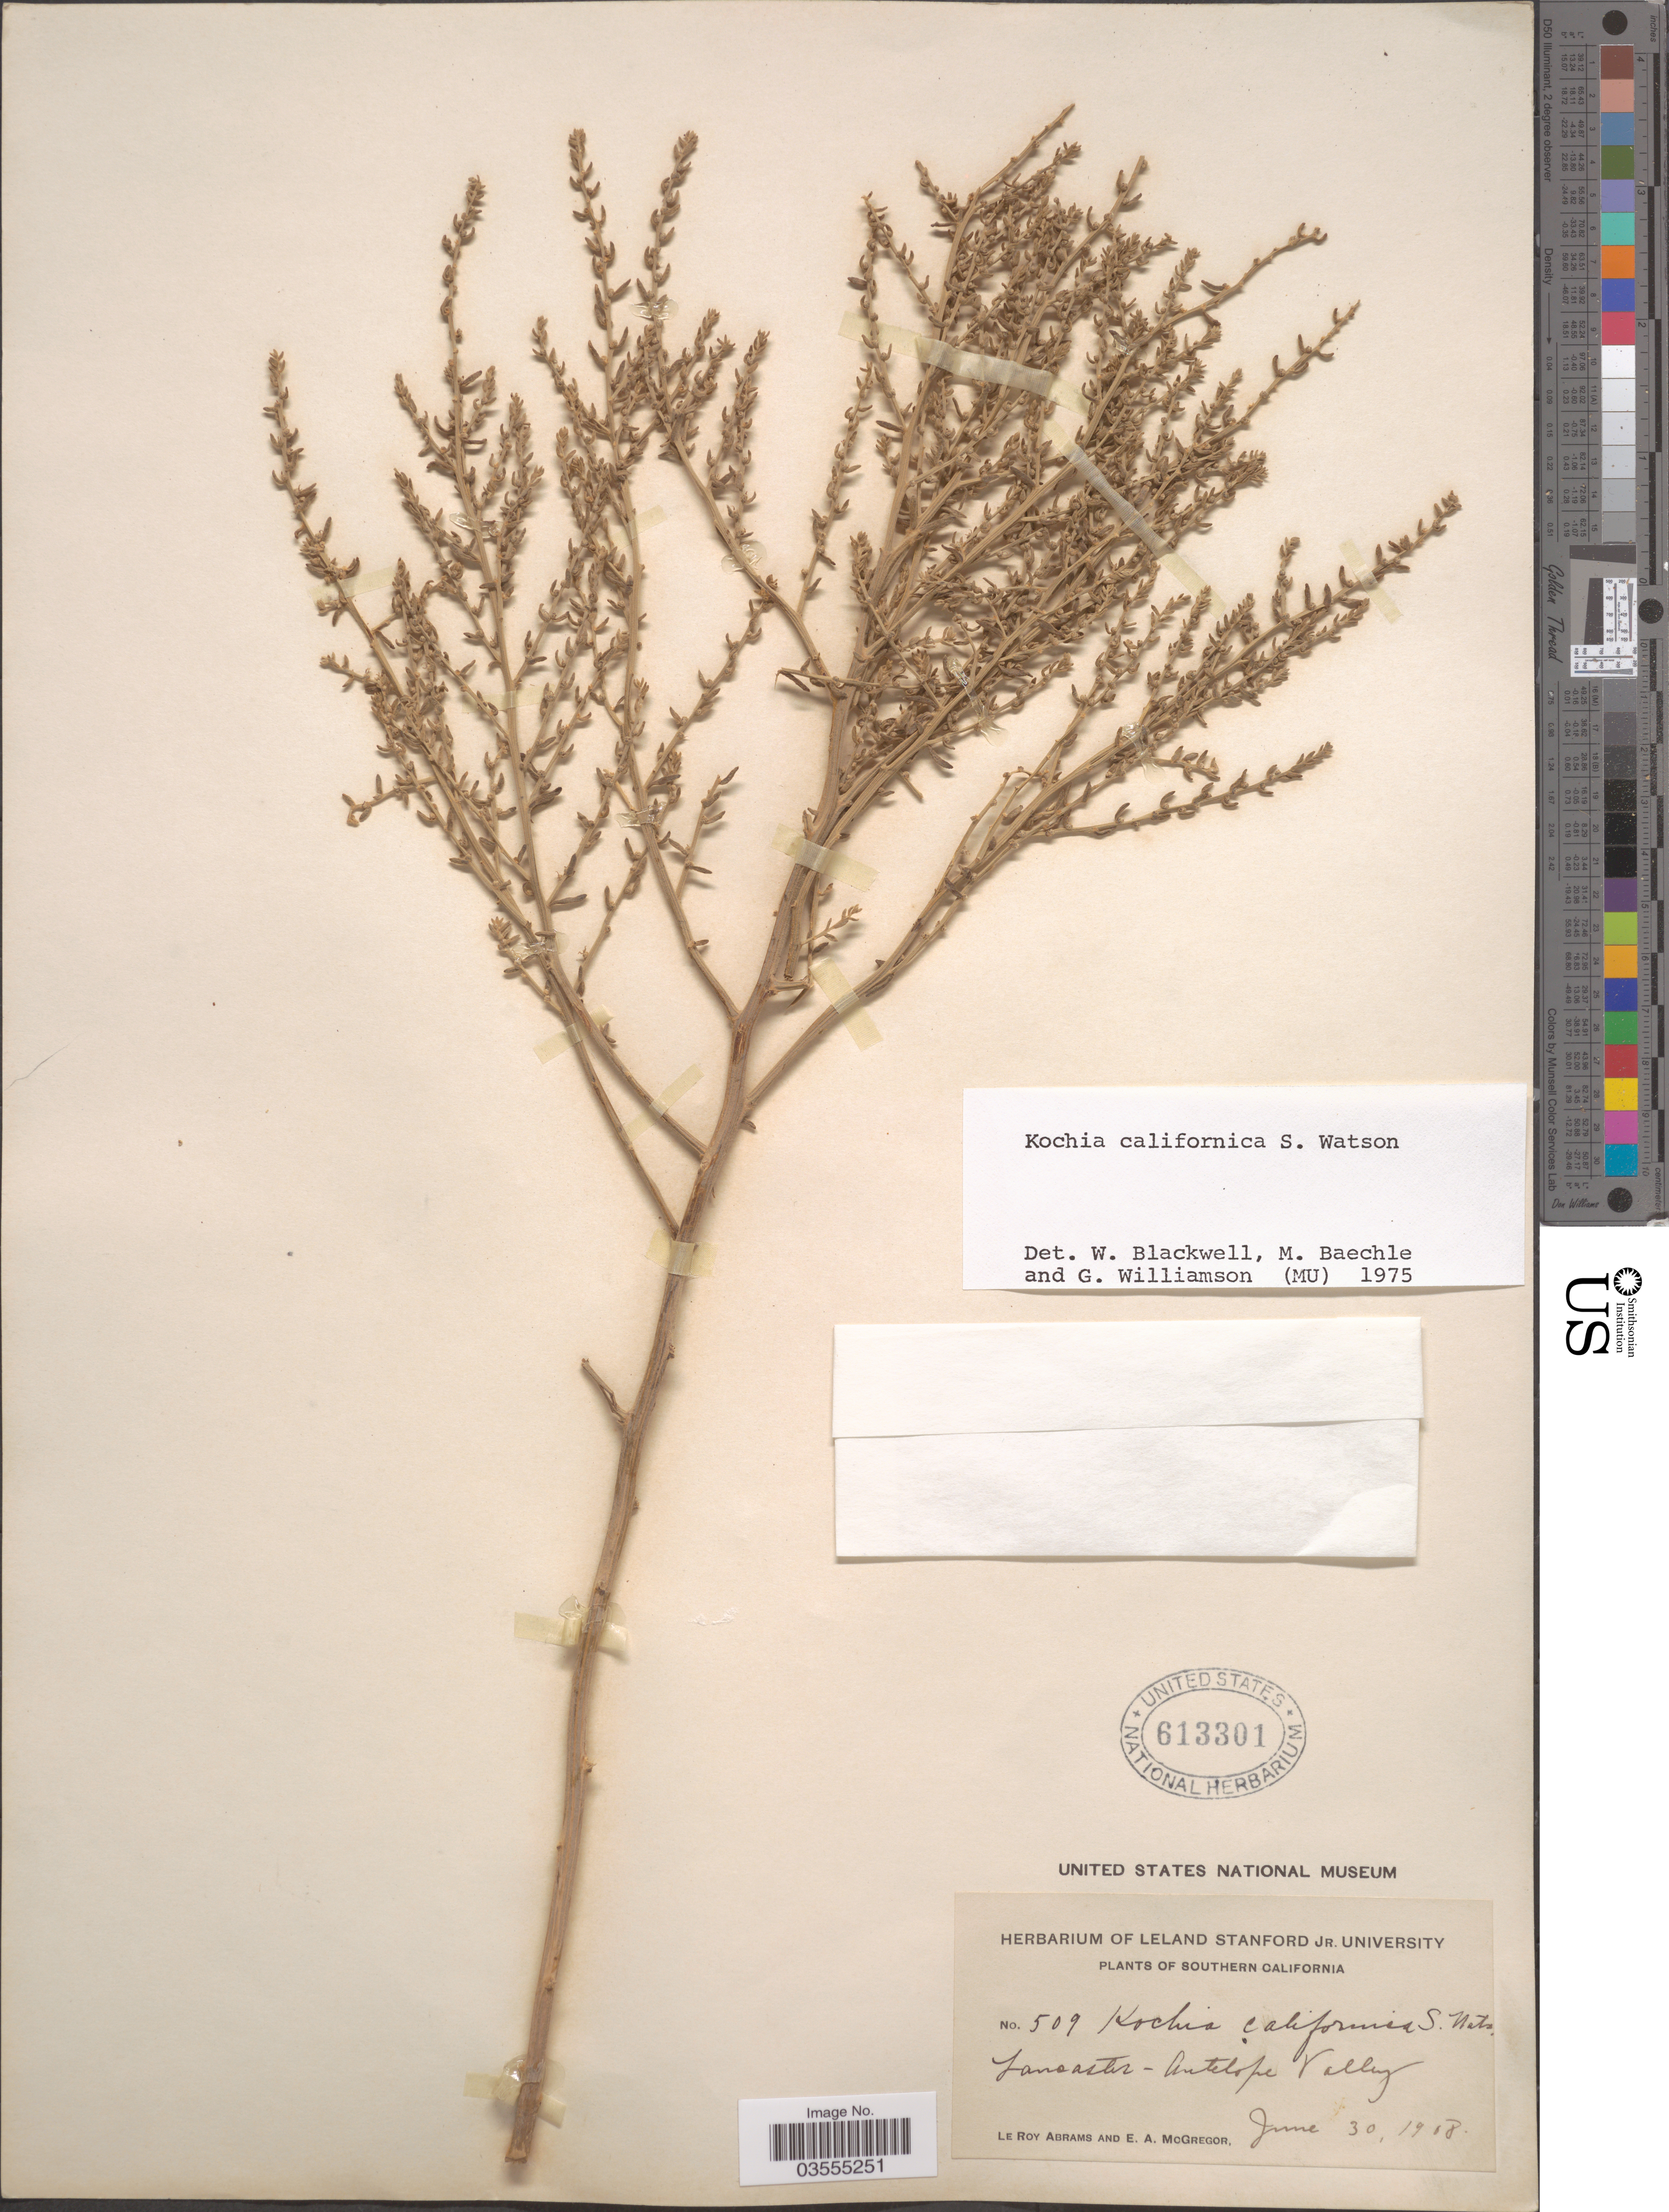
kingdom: Plantae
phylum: Tracheophyta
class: Magnoliopsida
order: Caryophyllales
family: Amaranthaceae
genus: Neokochia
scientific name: Neokochia californica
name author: (S. Watson) G.L. Chu & S.C. Sand.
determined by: U.S. National Herbarium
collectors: L. Abrams & E. A. McGregor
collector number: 509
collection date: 1908-06-30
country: United States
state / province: California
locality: Southern California. Lancaster-Antelope Valley.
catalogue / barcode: US 613301